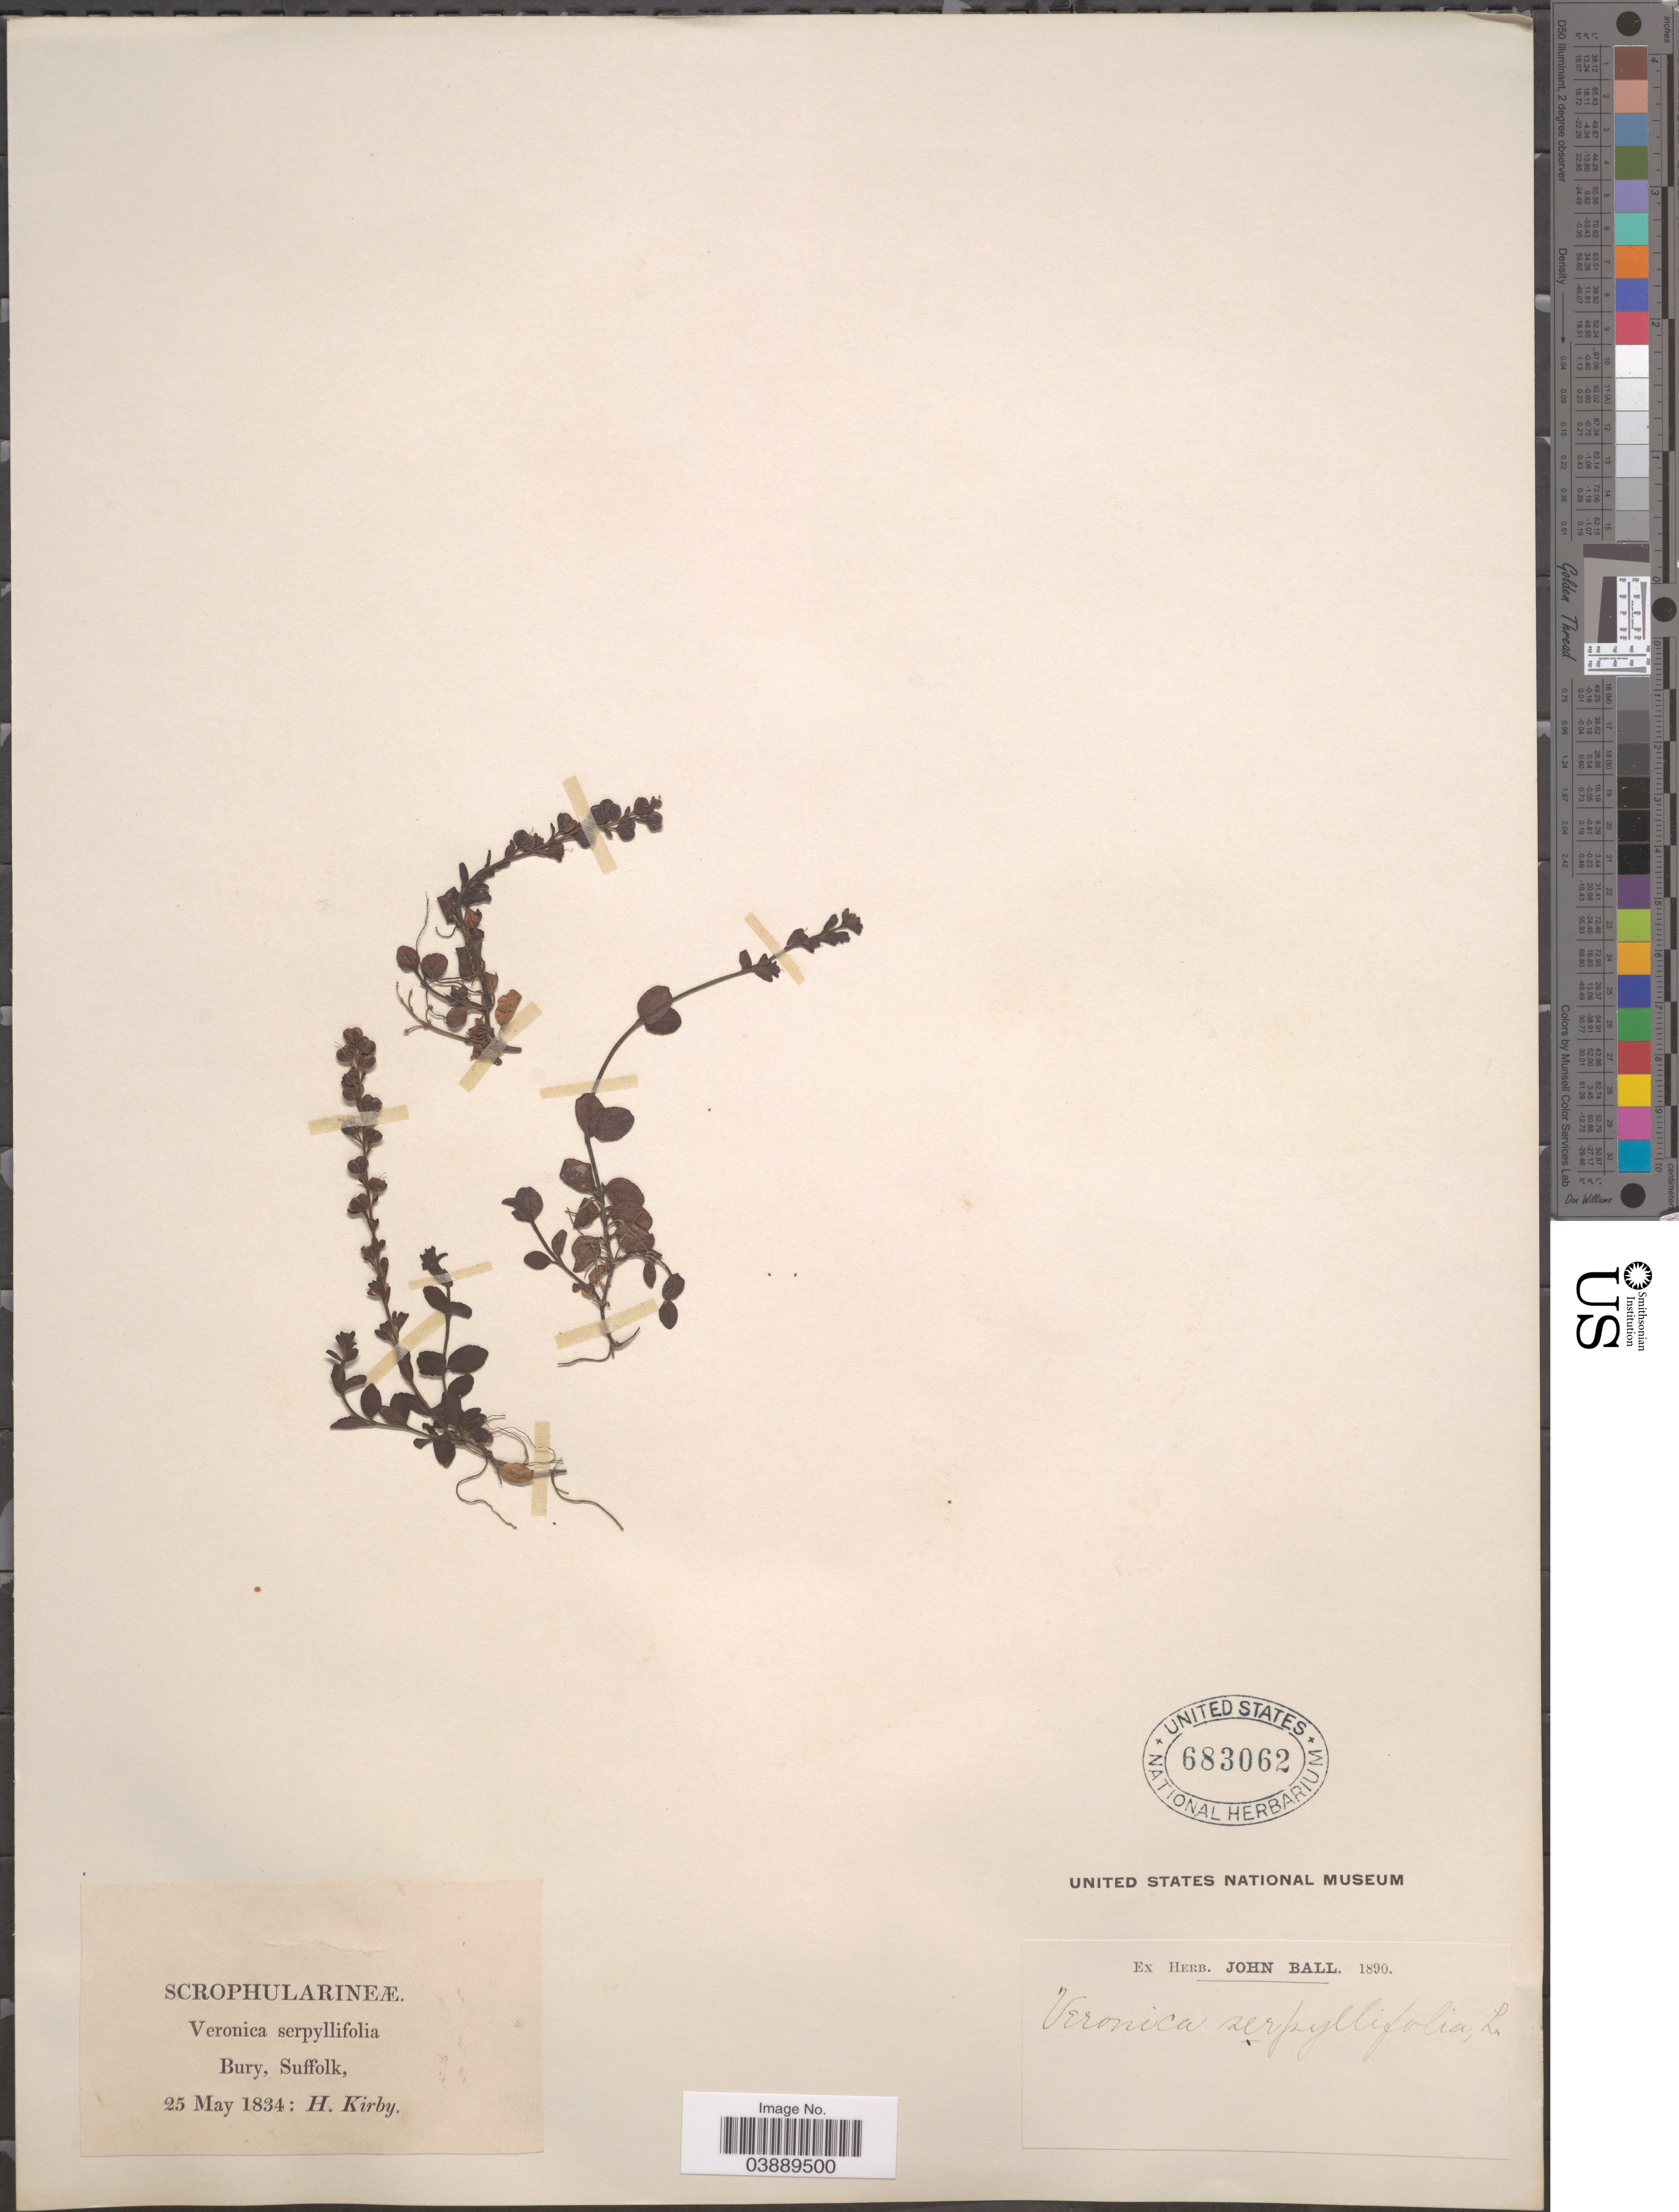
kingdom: Plantae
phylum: Tracheophyta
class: Magnoliopsida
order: Lamiales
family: Plantaginaceae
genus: Veronica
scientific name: Veronica serpyllifolia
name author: L.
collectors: H. Kirby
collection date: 1834-05-25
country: United Kingdom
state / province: England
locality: Bury, Suffolk.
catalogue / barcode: US 683062